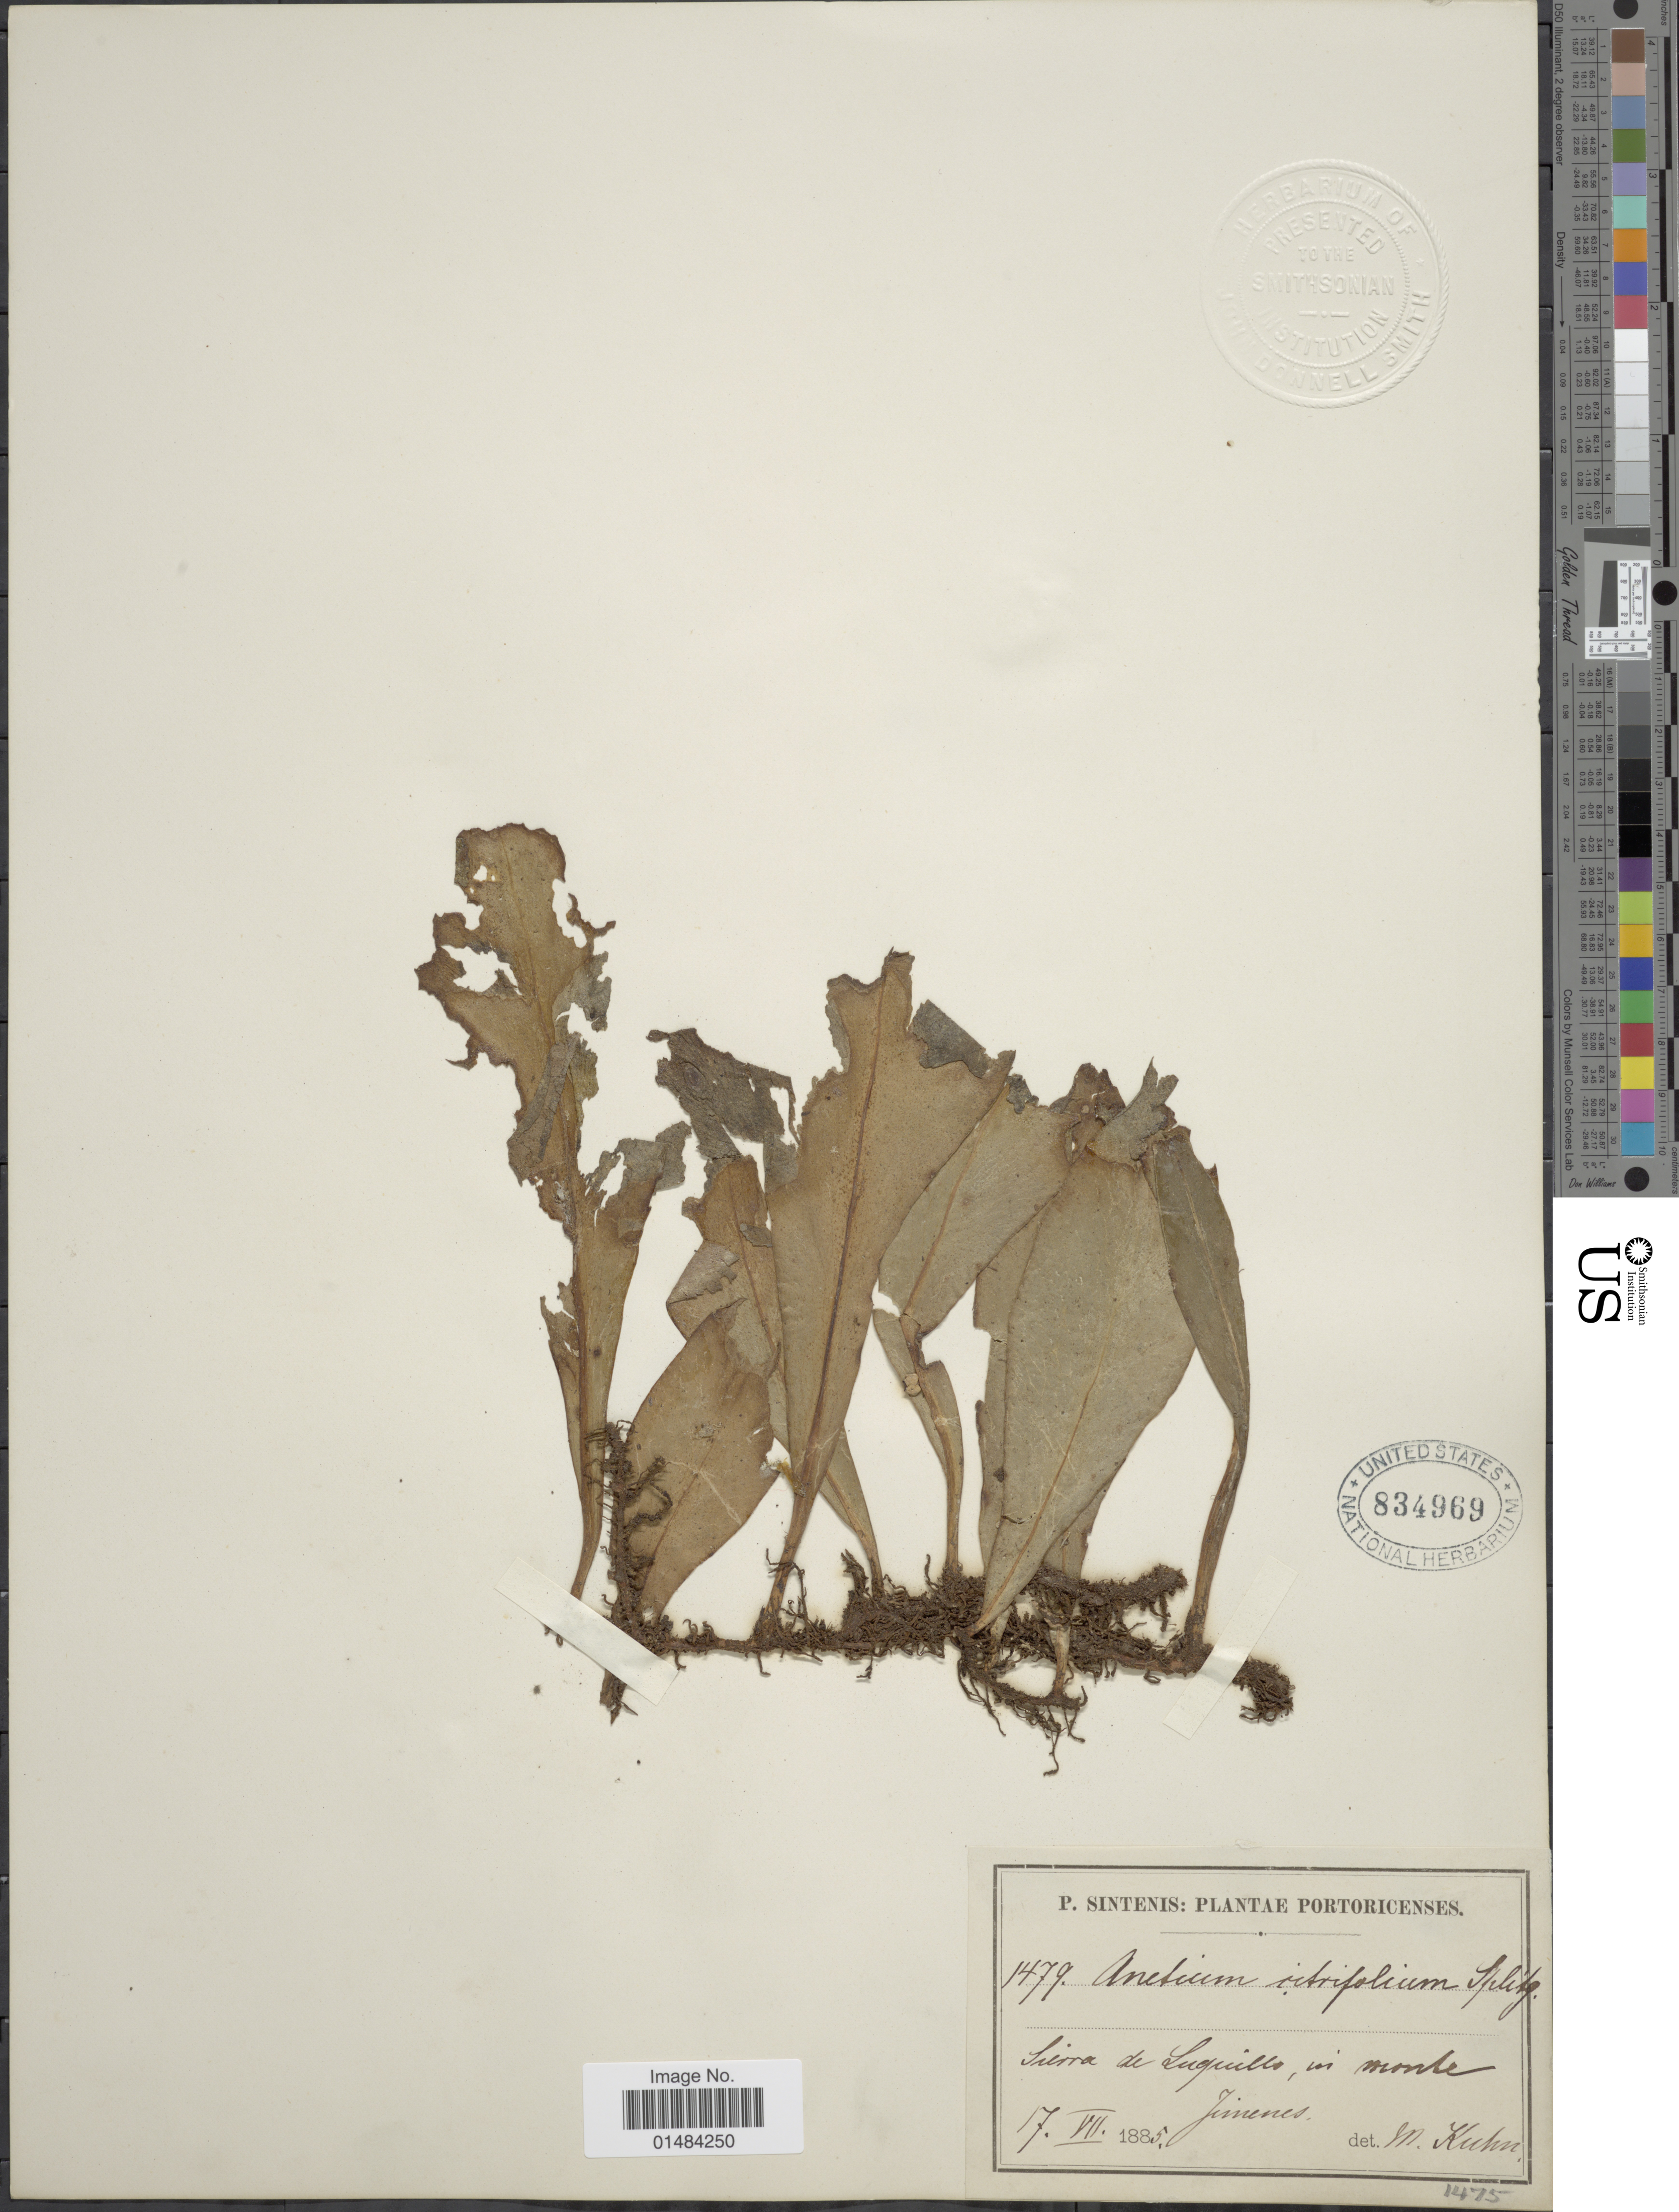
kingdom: Plantae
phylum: Tracheophyta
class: Polypodiopsida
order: Polypodiales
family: Pteridaceae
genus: Anetium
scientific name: Anetium citrifolium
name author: (L.) Splitg.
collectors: P. Sintenis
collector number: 1479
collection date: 1885-07-17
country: Puerto Rico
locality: P. Sintenis, Portoricenses, Sierra de Luquillo, in monte Jimenes.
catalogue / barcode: US 834969